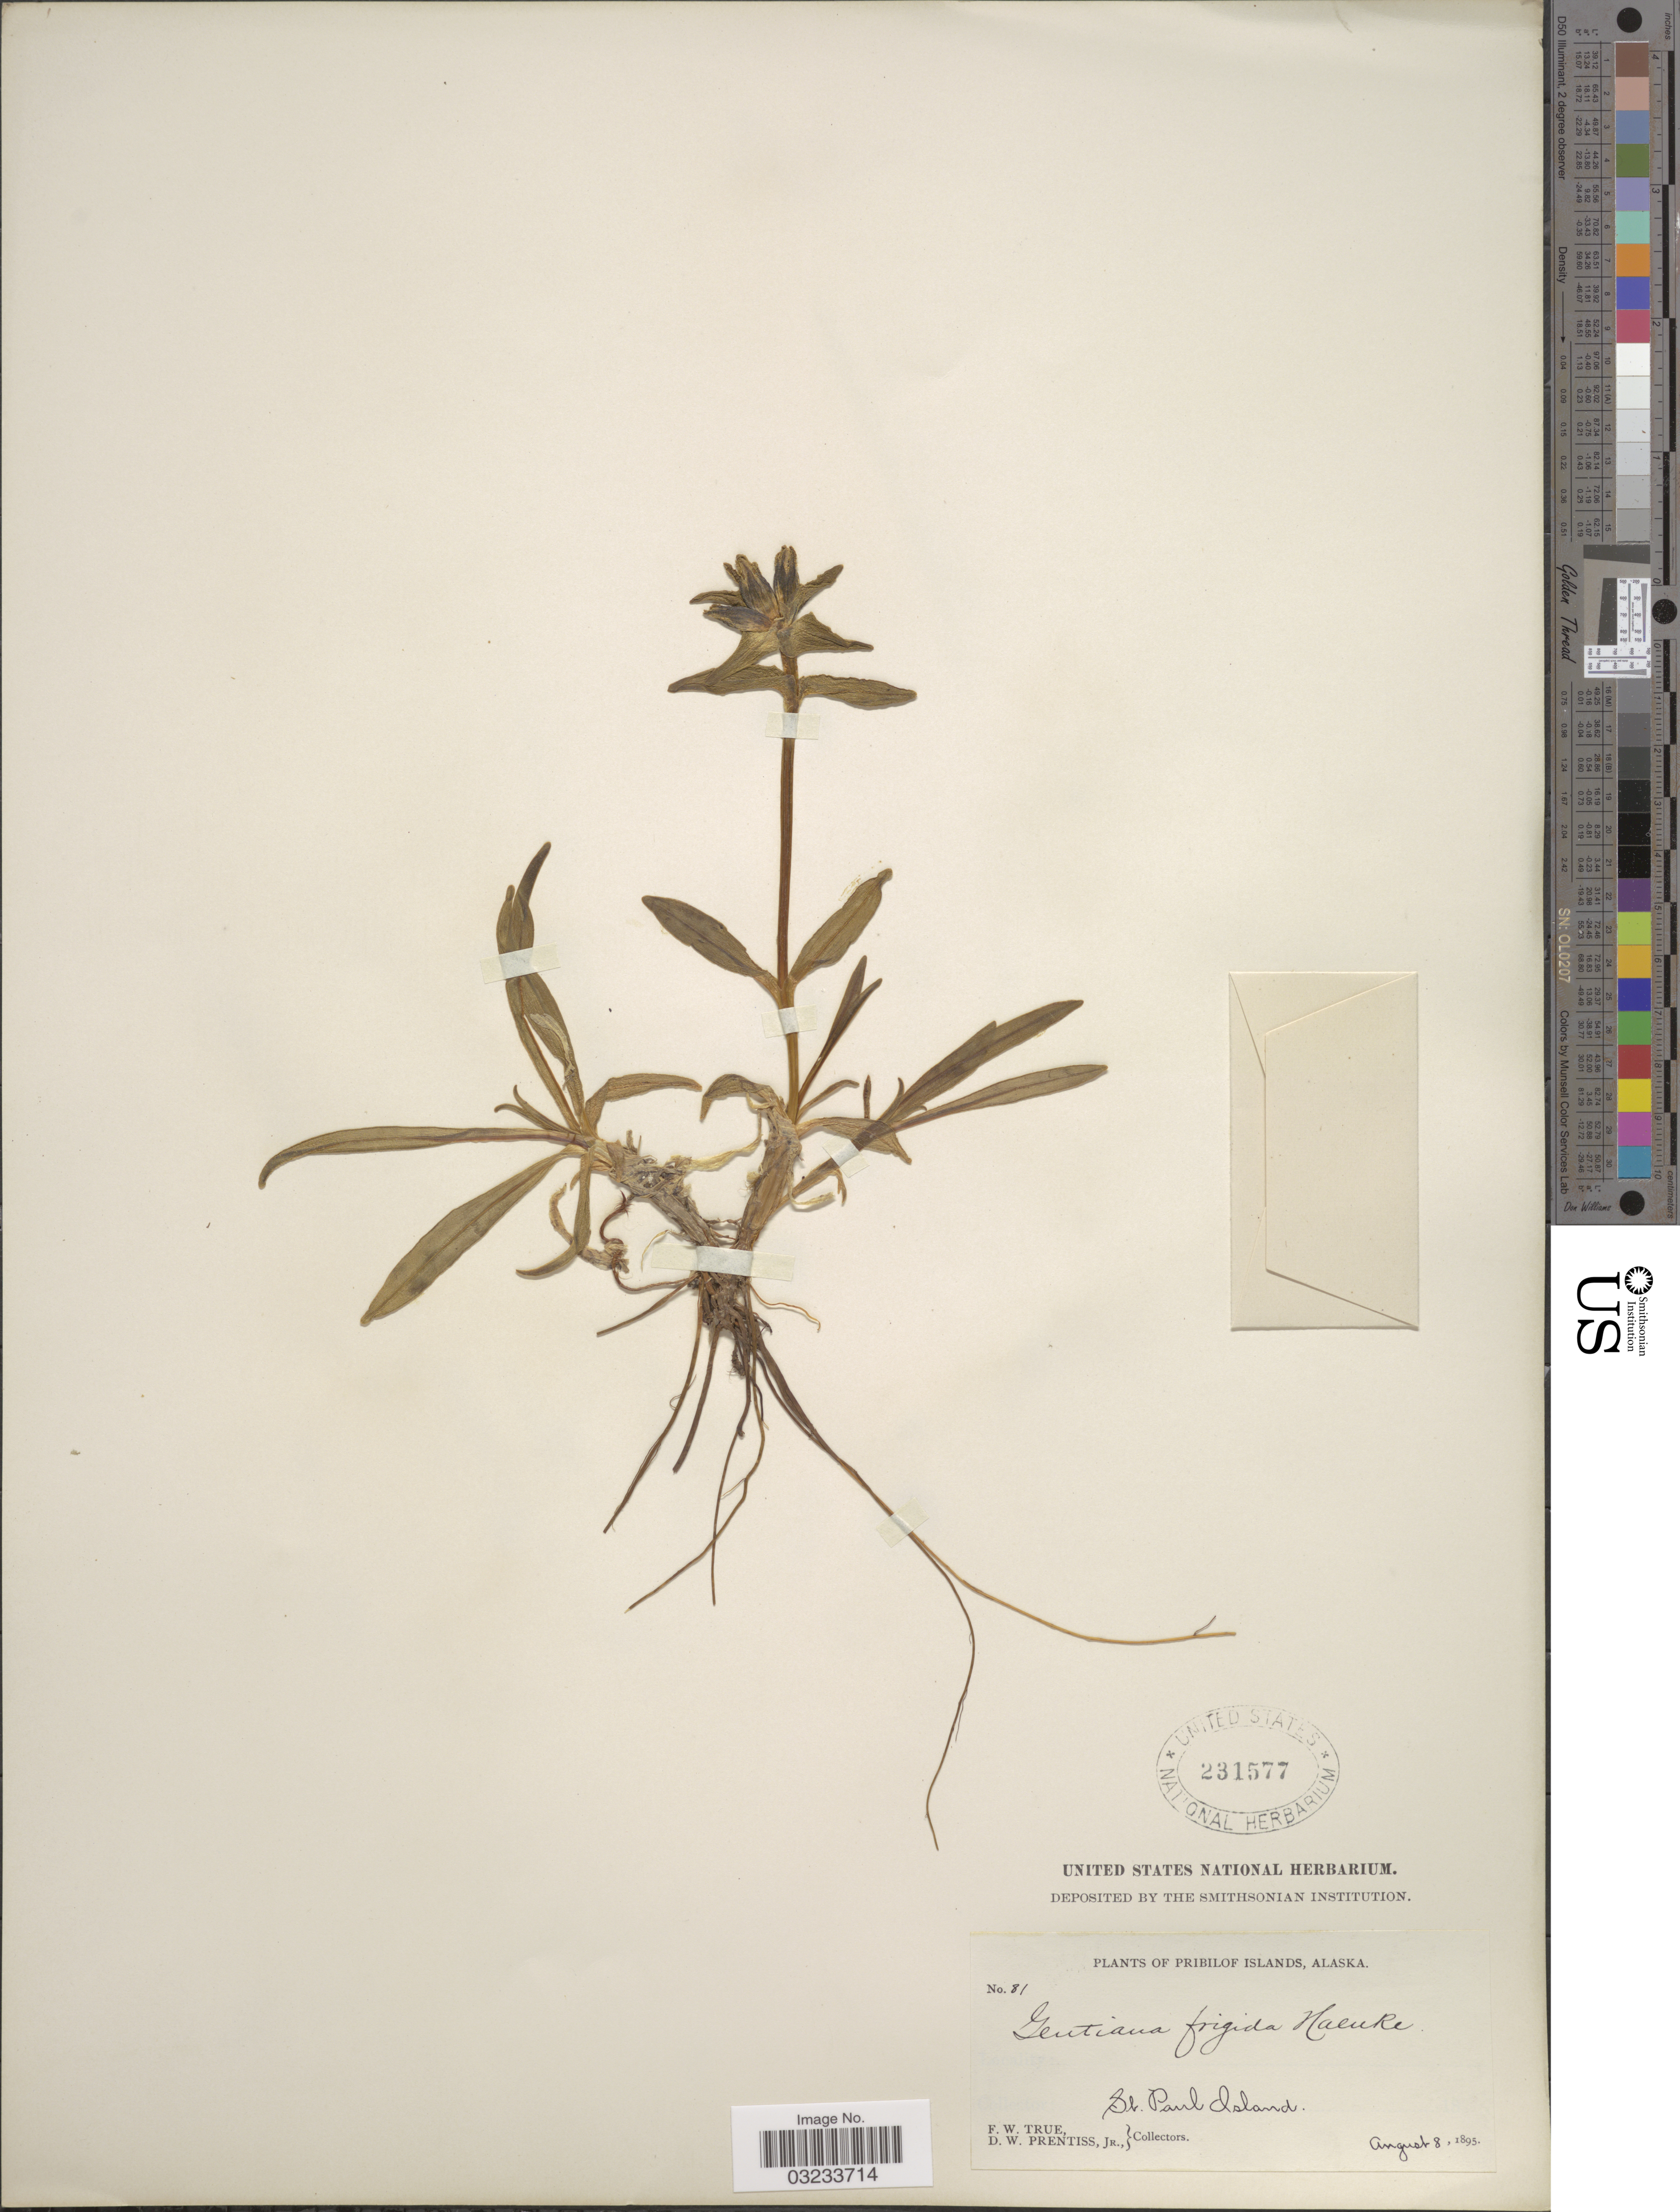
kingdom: Plantae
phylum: Tracheophyta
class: Magnoliopsida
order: Gentianales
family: Gentianaceae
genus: Gentiana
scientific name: Gentiana algida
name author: Pall.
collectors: F. True & D. Prentiss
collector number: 81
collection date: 1895-08-08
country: United States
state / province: Alaska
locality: Pribilof Islands. St. Paul Island.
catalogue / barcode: US 231577